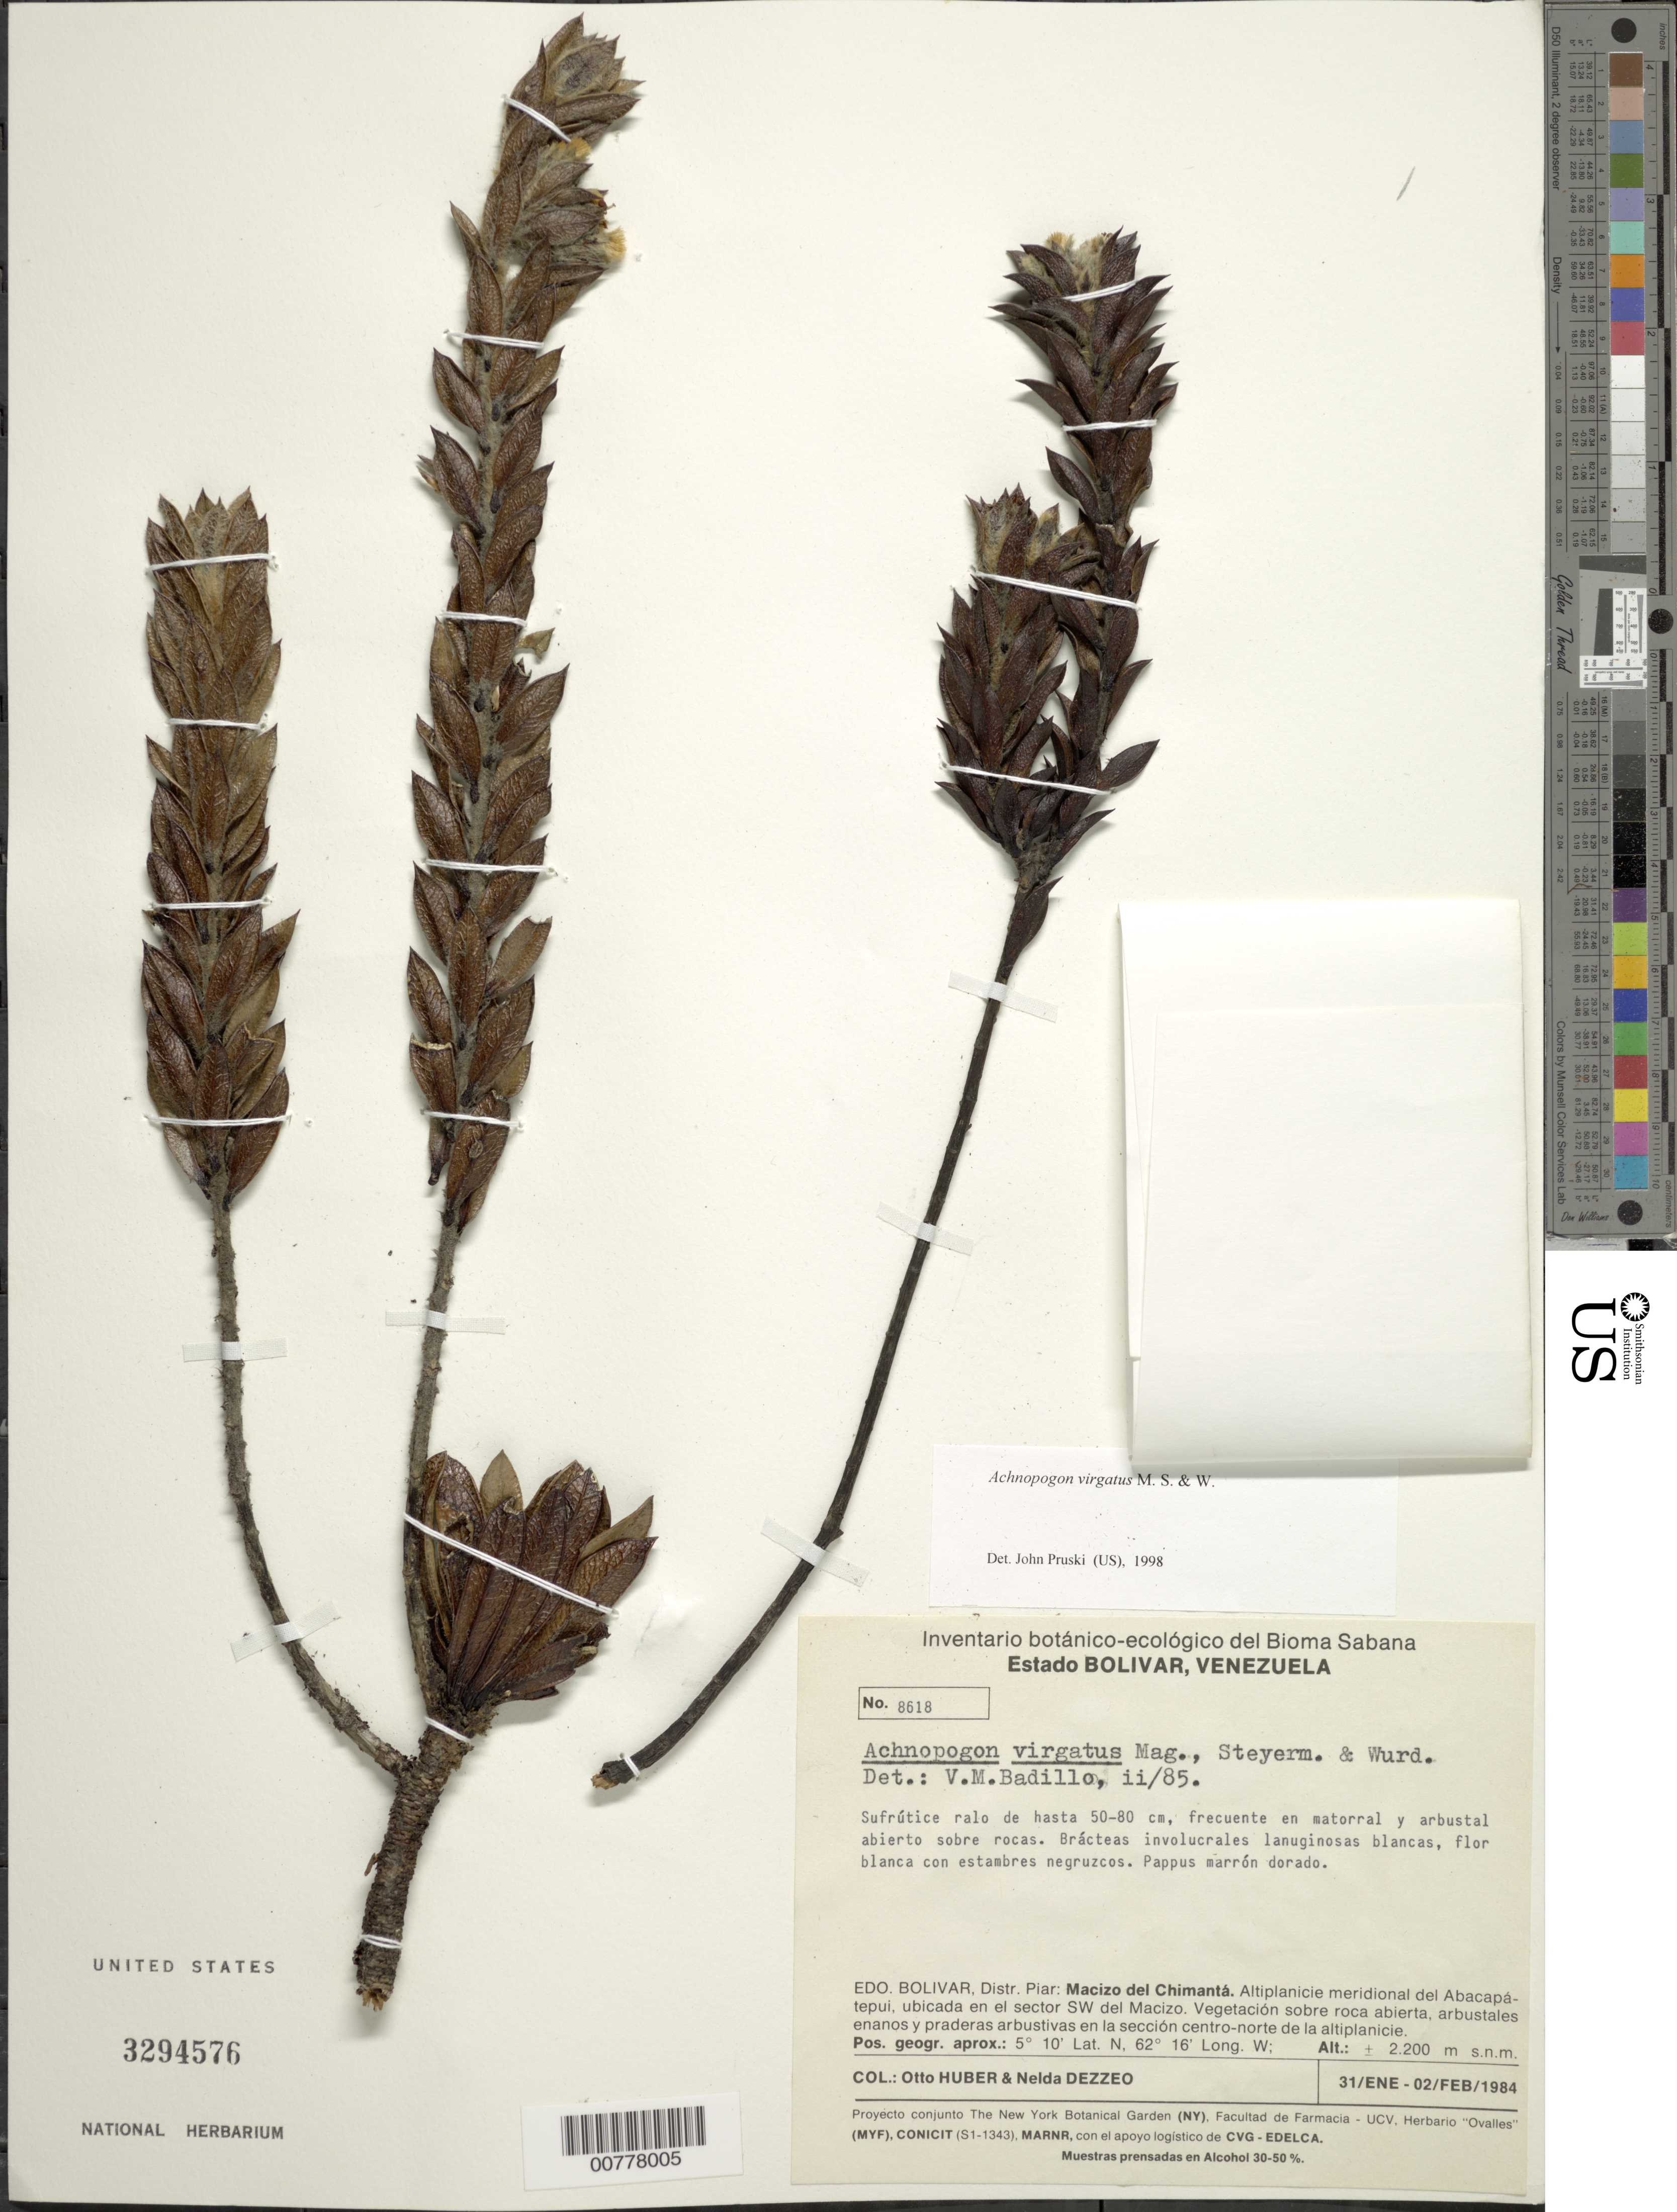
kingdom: Plantae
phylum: Tracheophyta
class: Magnoliopsida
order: Asterales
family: Asteraceae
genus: Achnopogon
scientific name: Achnopogon virgatus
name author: Maguire et al.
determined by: Pruski, J. F.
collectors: O. Huber & N. Dezzeo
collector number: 8618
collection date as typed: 31-Jan-84 to 2-Feb-84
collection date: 1984-01-31/1984-02-02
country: Venezuela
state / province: Bolívar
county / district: Piar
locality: Macizo del Chimantá, altiplanicie meridional del Abacapa-tepuí, ubicada en el sector SW del Macizo, en la seccion centro-norte de la altiplanicie.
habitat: Matorral y arbustal abierto sobre rocas. Vegetación sobre roca abierta, arbustales enanos y praderas arbustivas en la seccion N centro de la altipl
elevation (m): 2200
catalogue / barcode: US 3294576